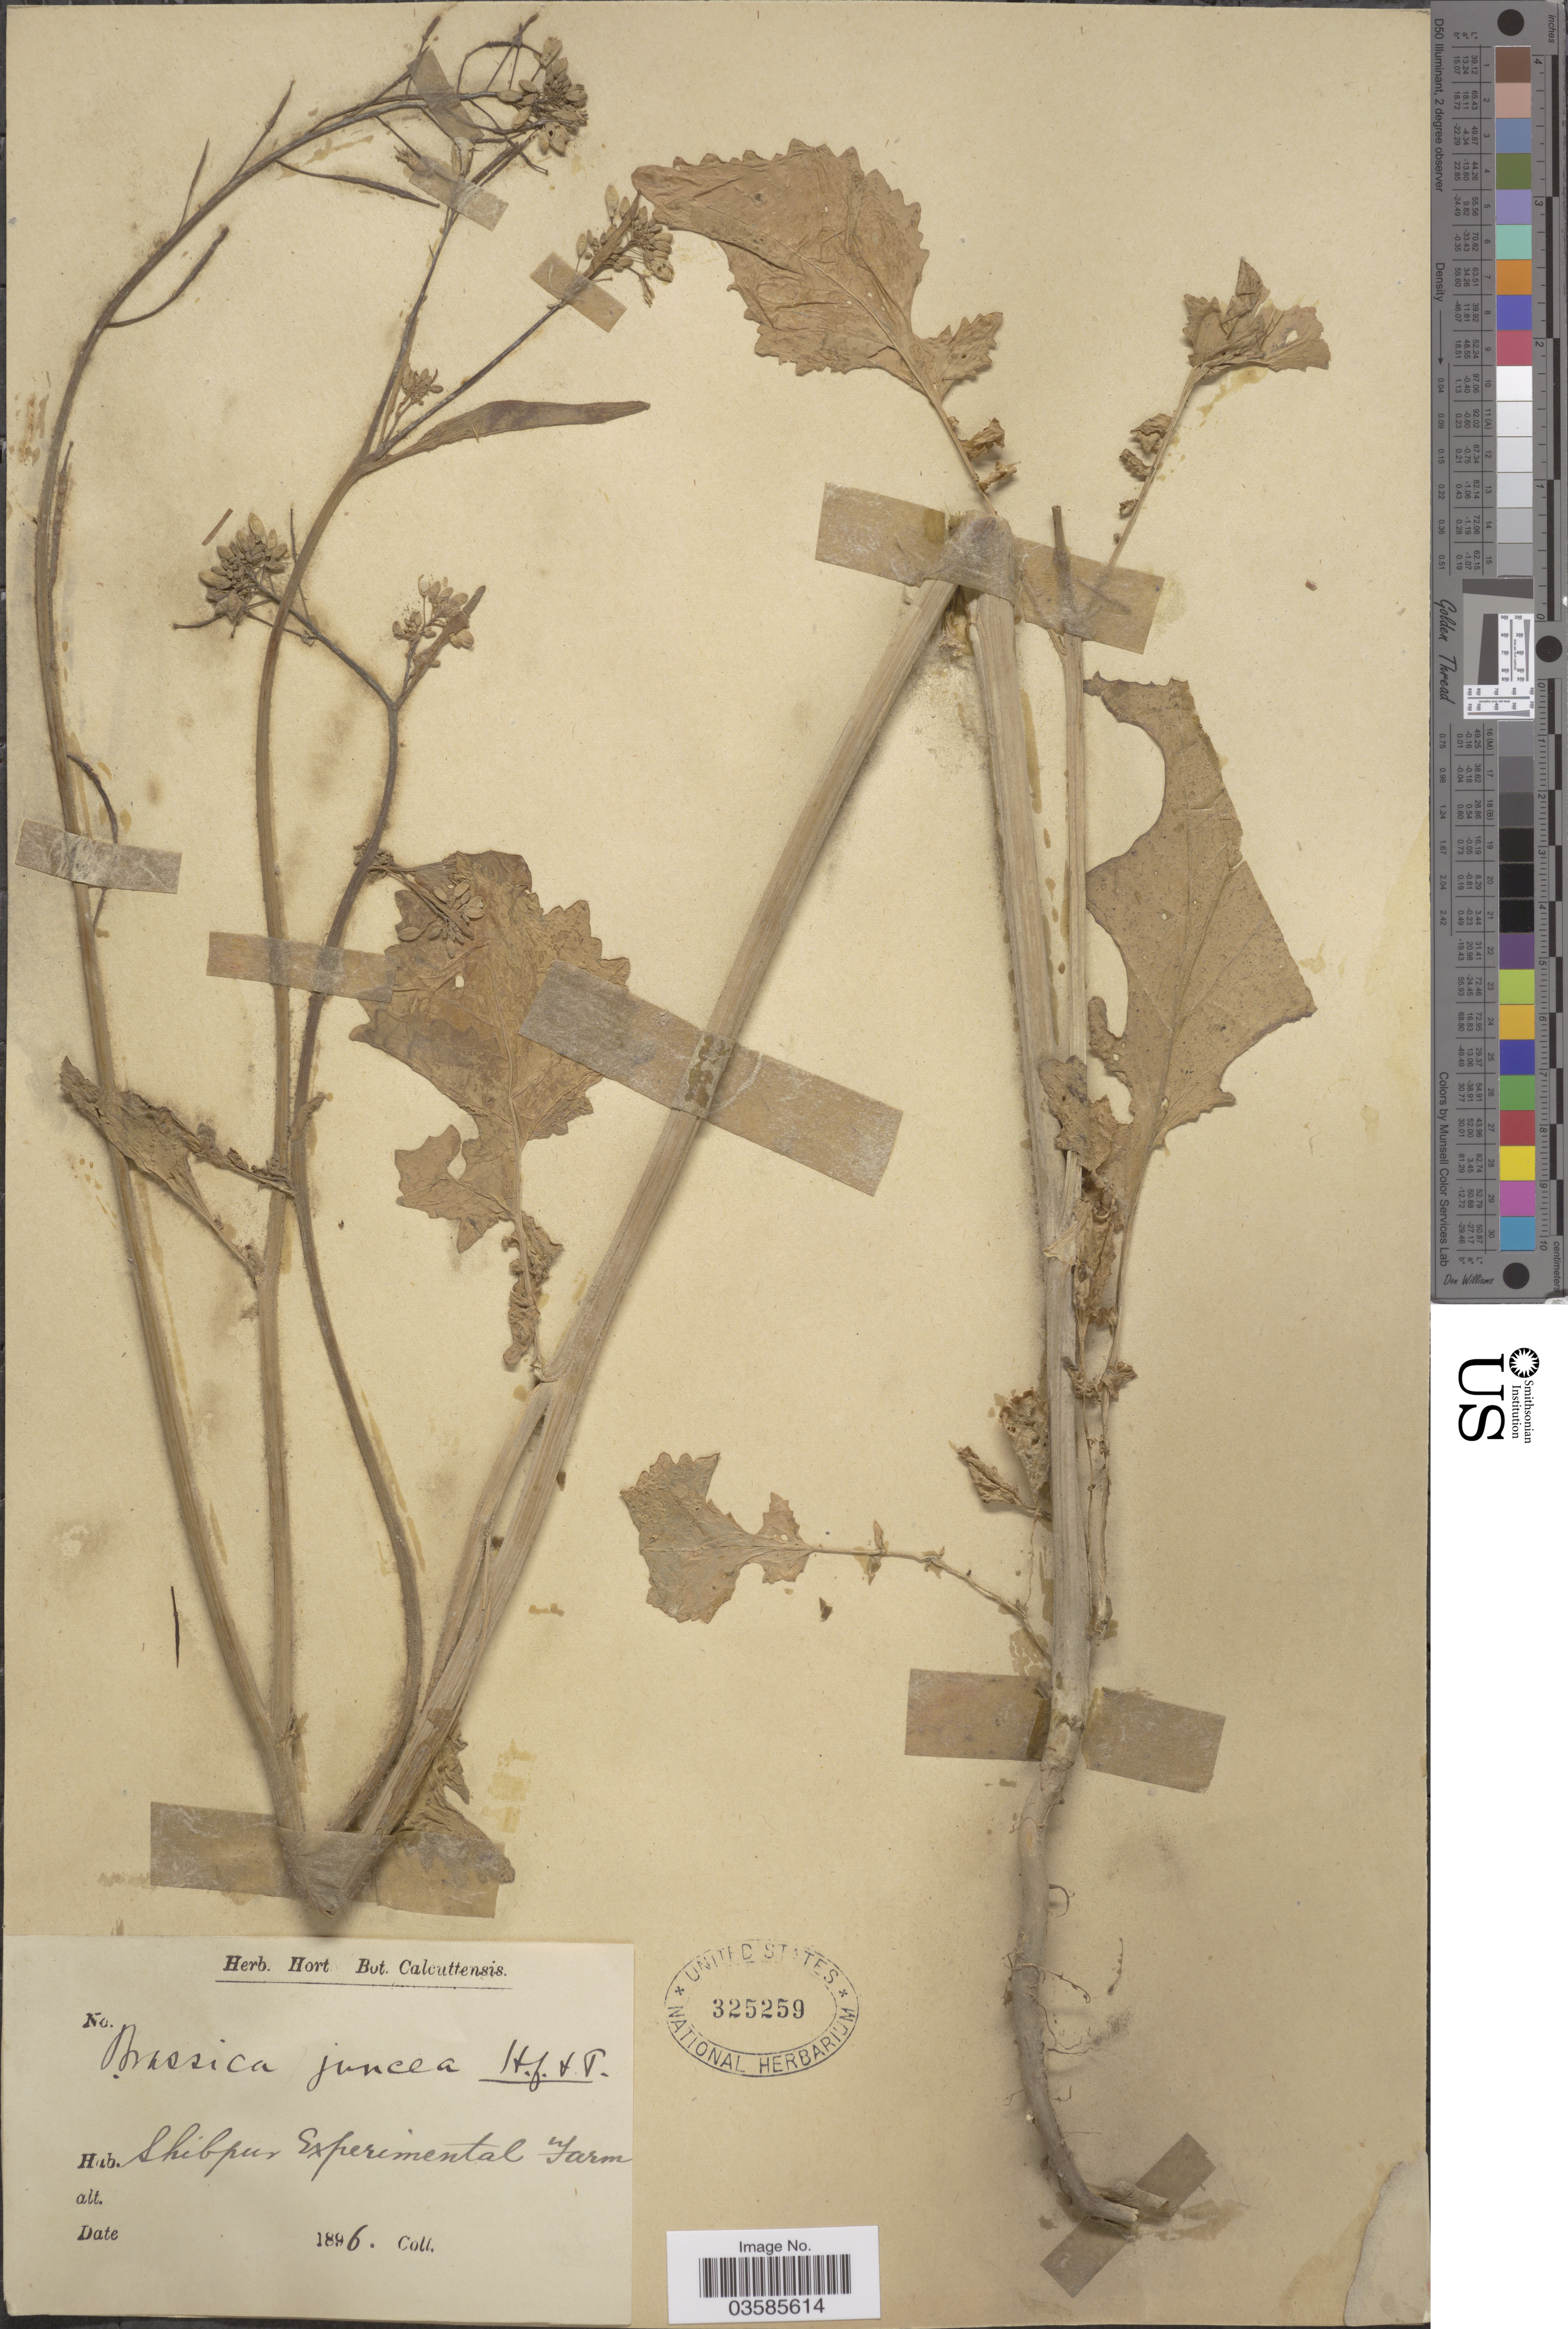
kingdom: Plantae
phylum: Tracheophyta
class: Magnoliopsida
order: Brassicales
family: Brassicaceae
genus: Brassica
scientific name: Brassica juncea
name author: (L.) Czern.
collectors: ex Herb. Hort. Bot. Calcuttensis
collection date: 1896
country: India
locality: Shibpur Experimental Farm.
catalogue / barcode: US 325259